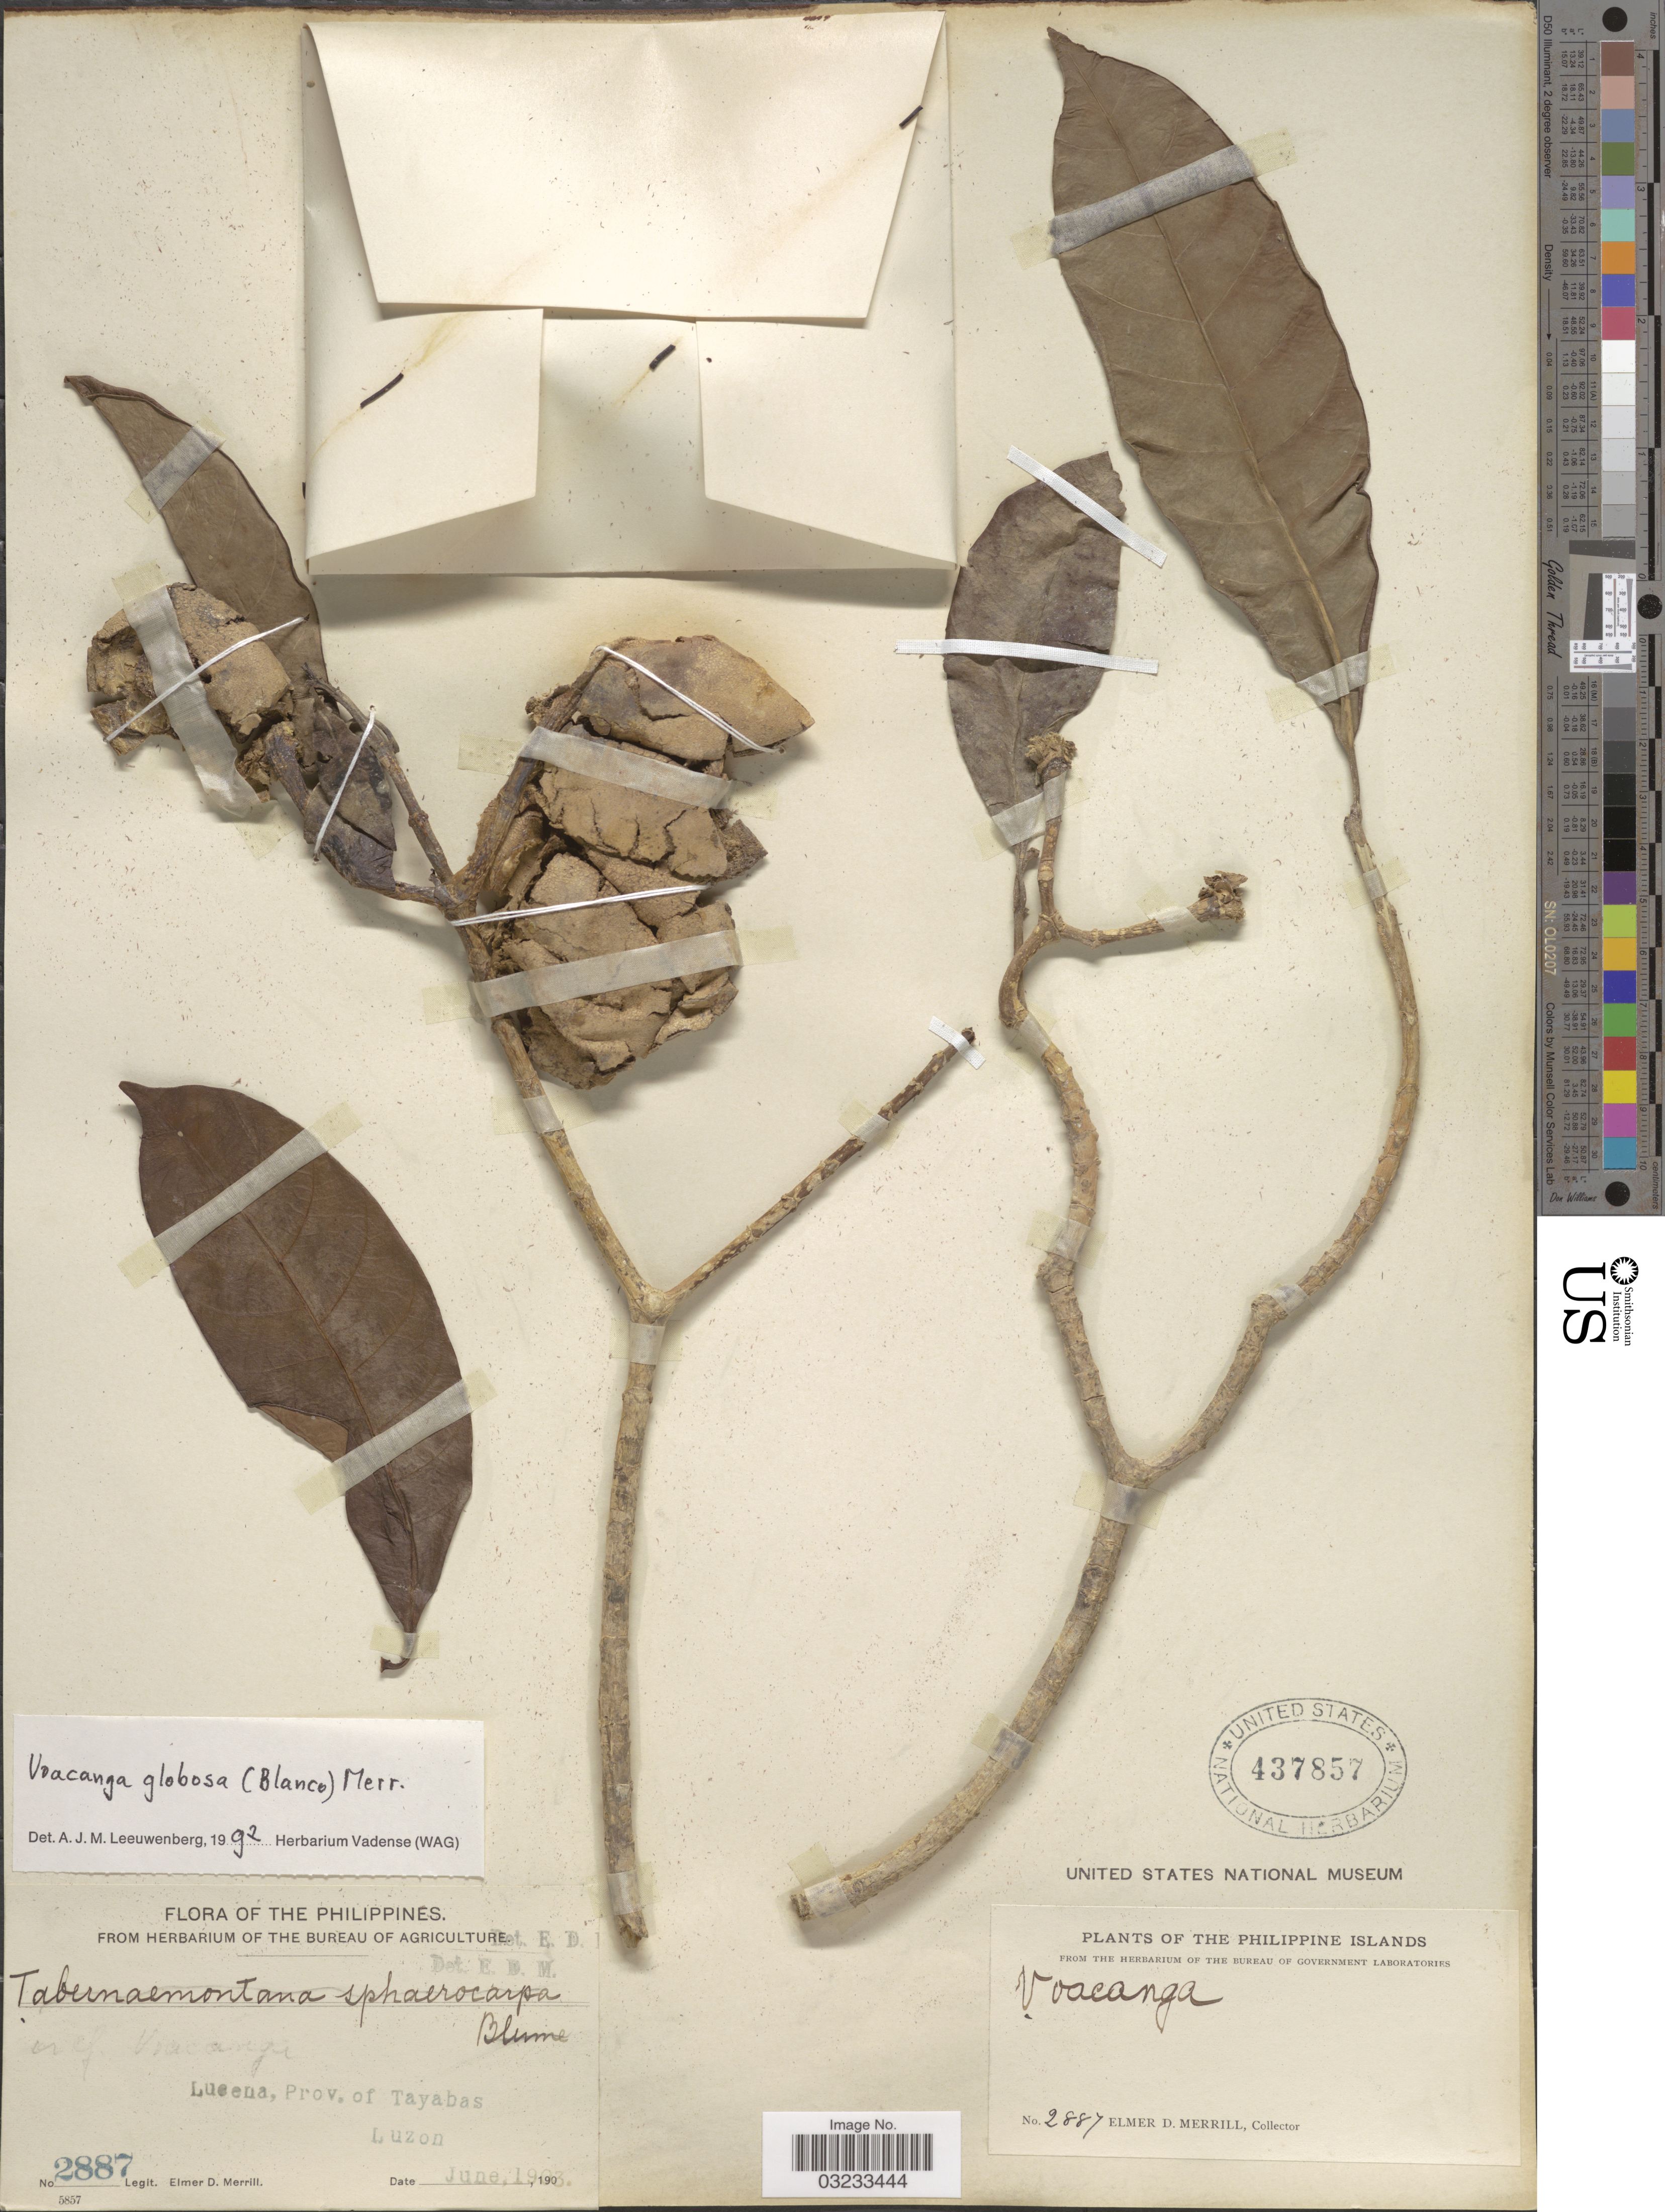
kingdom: Plantae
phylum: Tracheophyta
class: Magnoliopsida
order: Gentianales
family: Apocynaceae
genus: Voacanga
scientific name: Voacanga globosa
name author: (Blanco) Merr.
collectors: E. D. Merrill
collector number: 2887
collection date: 1903-06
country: Philippines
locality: Lucena, Prov. of Tayabas, Luzon.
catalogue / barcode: US 437857